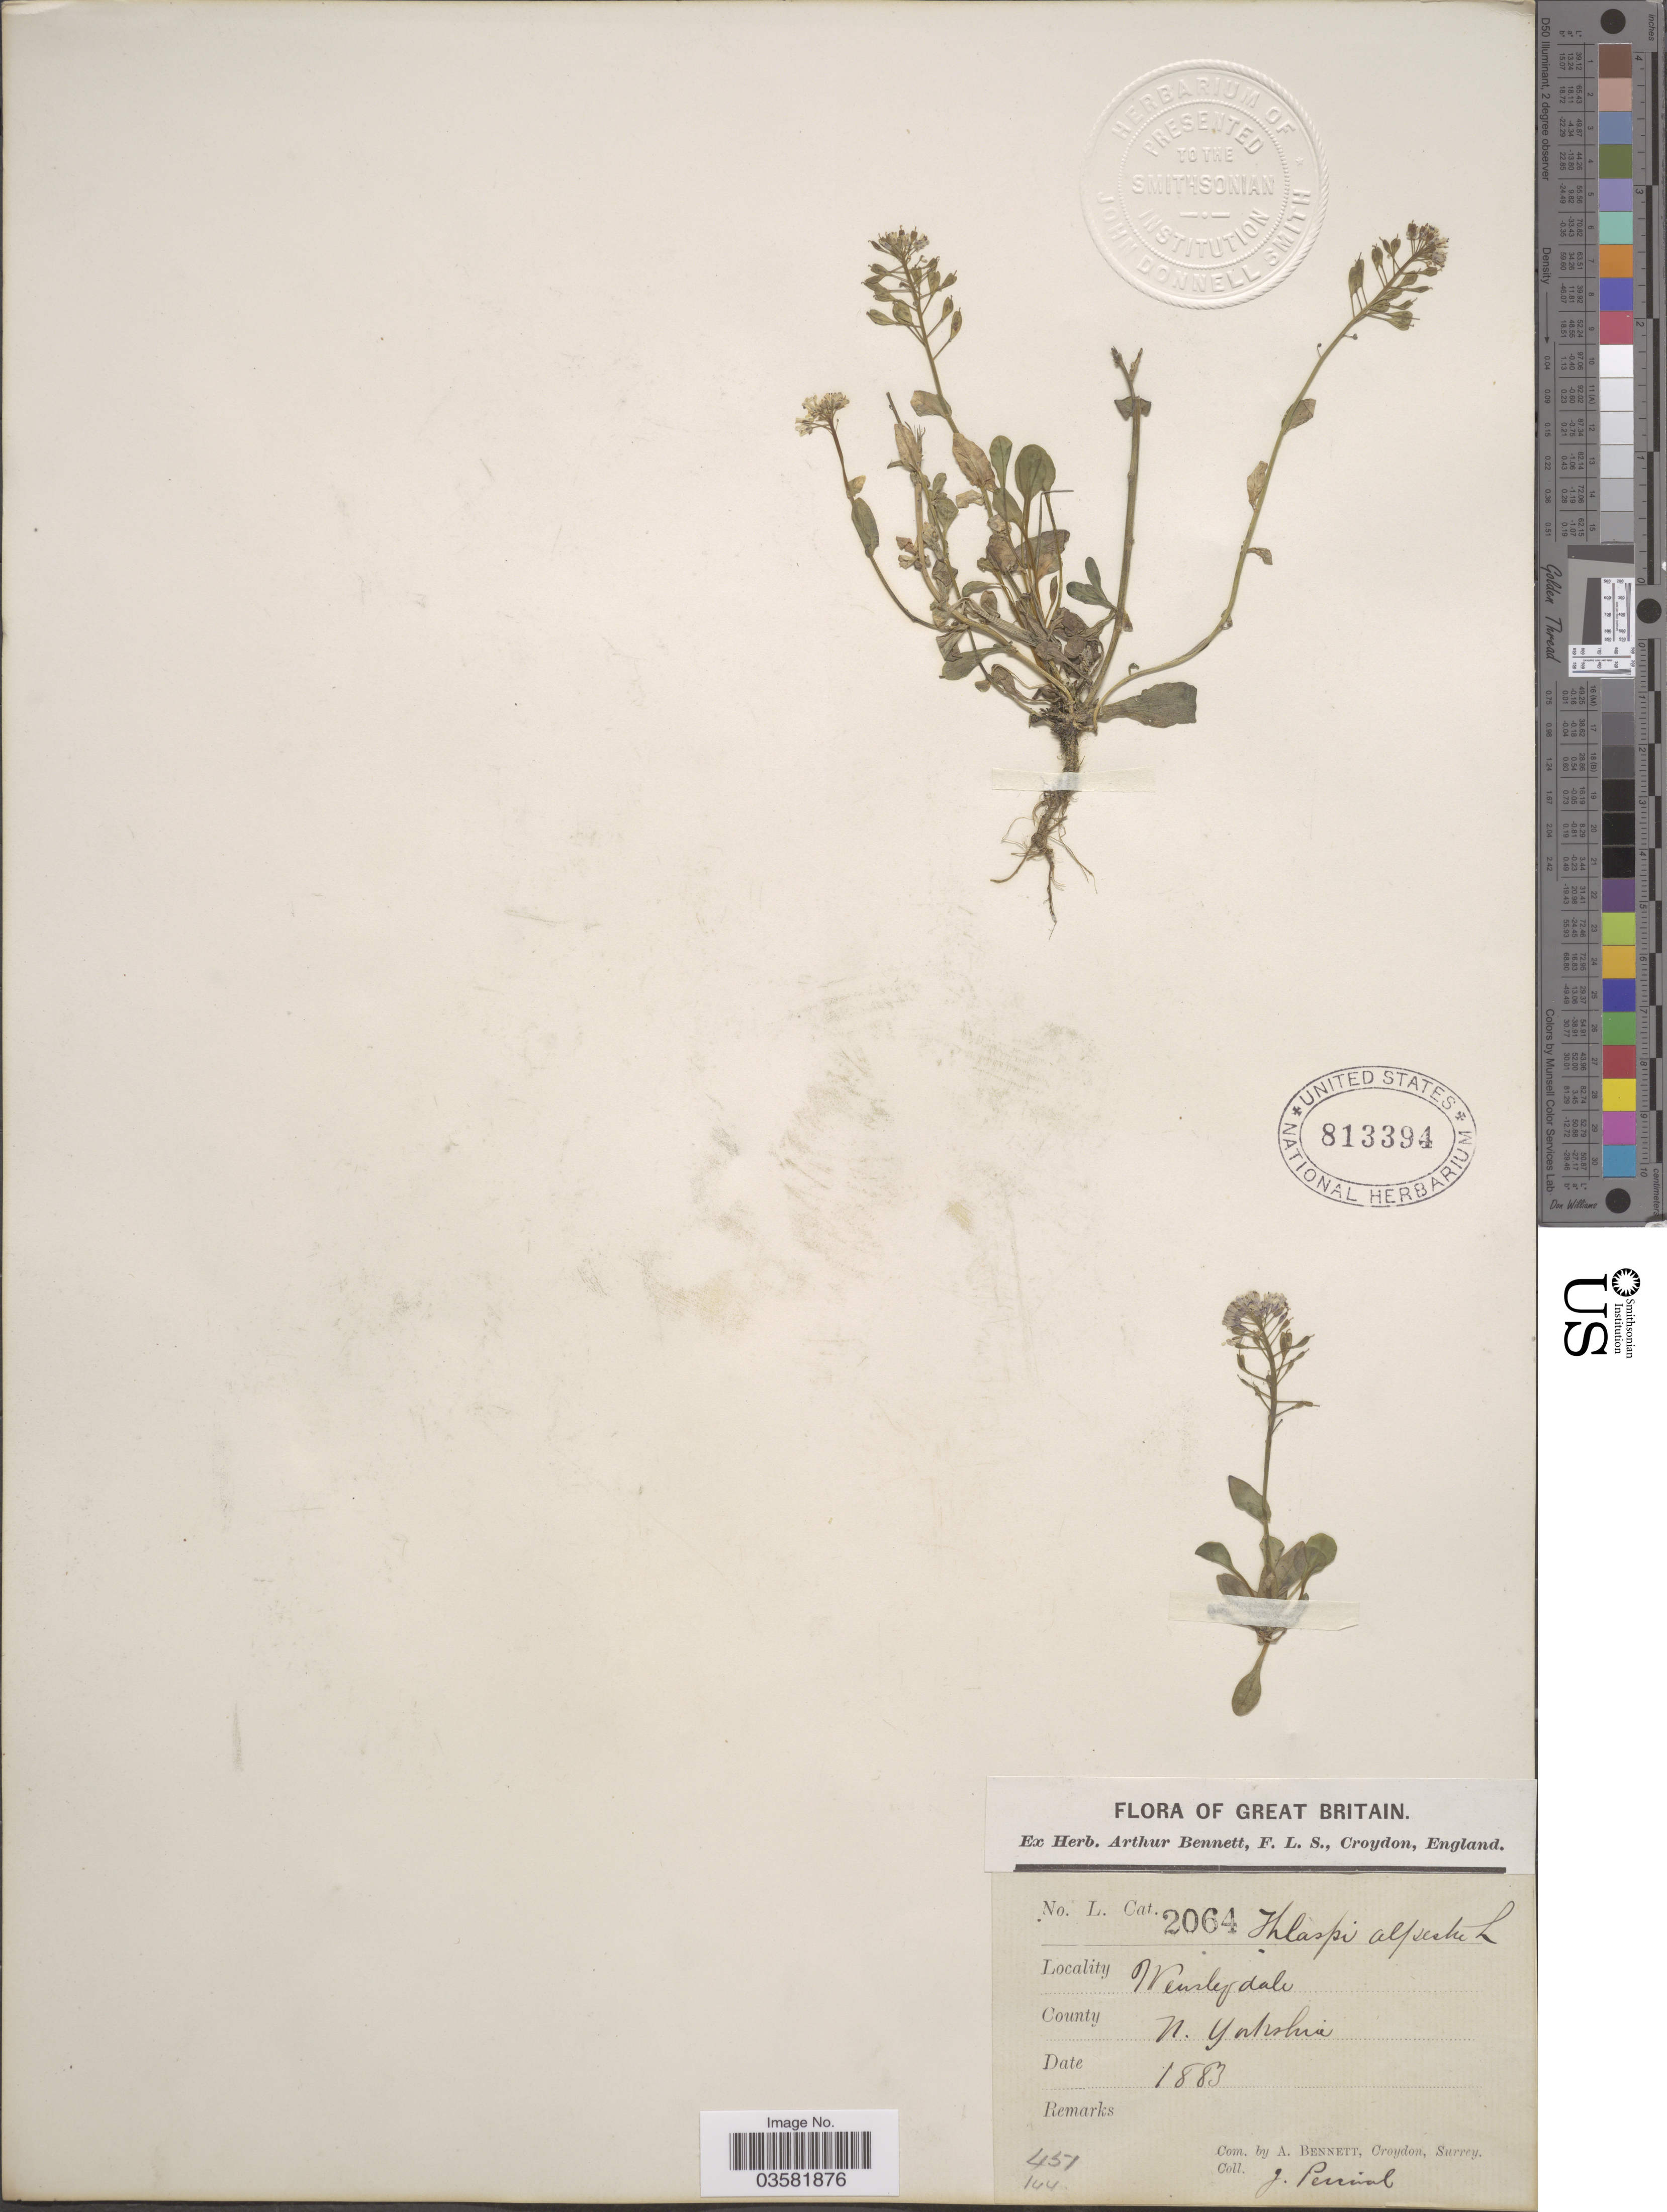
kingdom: Plantae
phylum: Tracheophyta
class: Magnoliopsida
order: Brassicales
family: Brassicaceae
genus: Thlaspi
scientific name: Thlaspi alpestre L. nom. illeg.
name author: L.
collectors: J. Percival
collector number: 2064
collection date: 1883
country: United Kingdom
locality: Great Britain. Wensleydale. County N. Yorkshire.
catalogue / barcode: US 813394